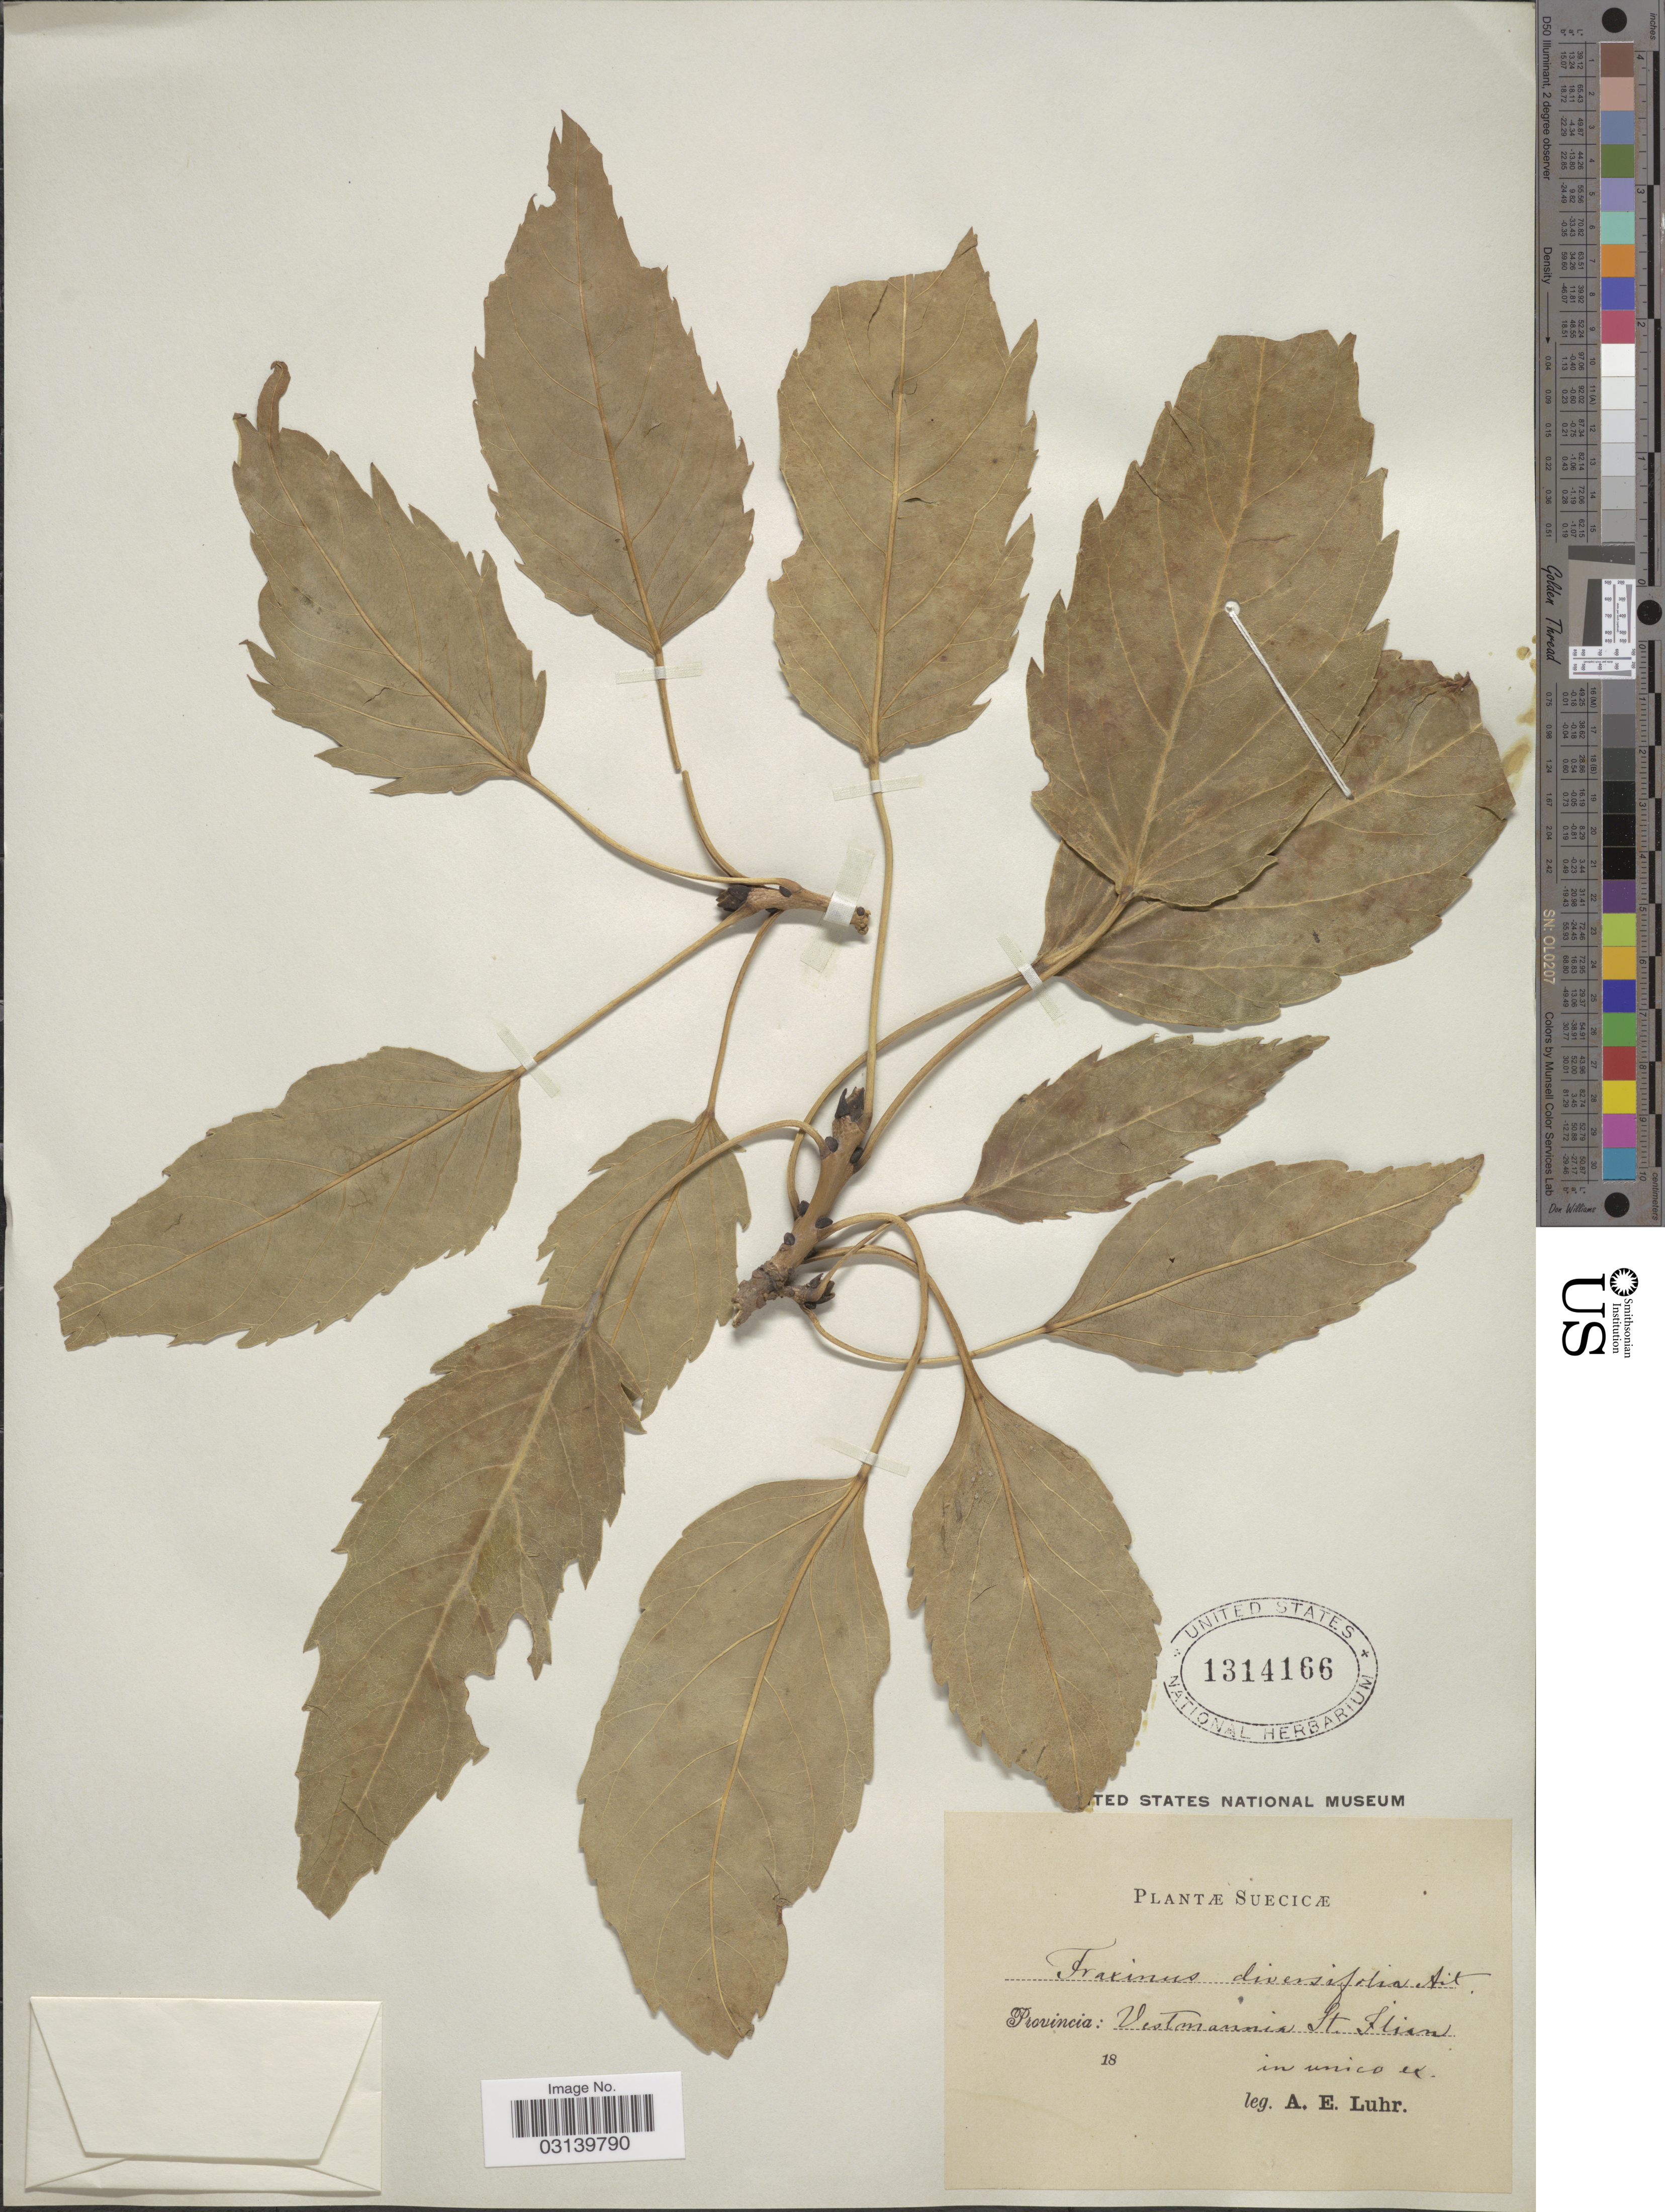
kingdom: Plantae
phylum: Tracheophyta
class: Magnoliopsida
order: Lamiales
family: Oleaceae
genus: Fraxinus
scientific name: Fraxinus diversifolia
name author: Rochel ex Boiss.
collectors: A. Luhr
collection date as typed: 18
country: Sweden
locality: Vestmannia St. Flian.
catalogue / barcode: US 1314166